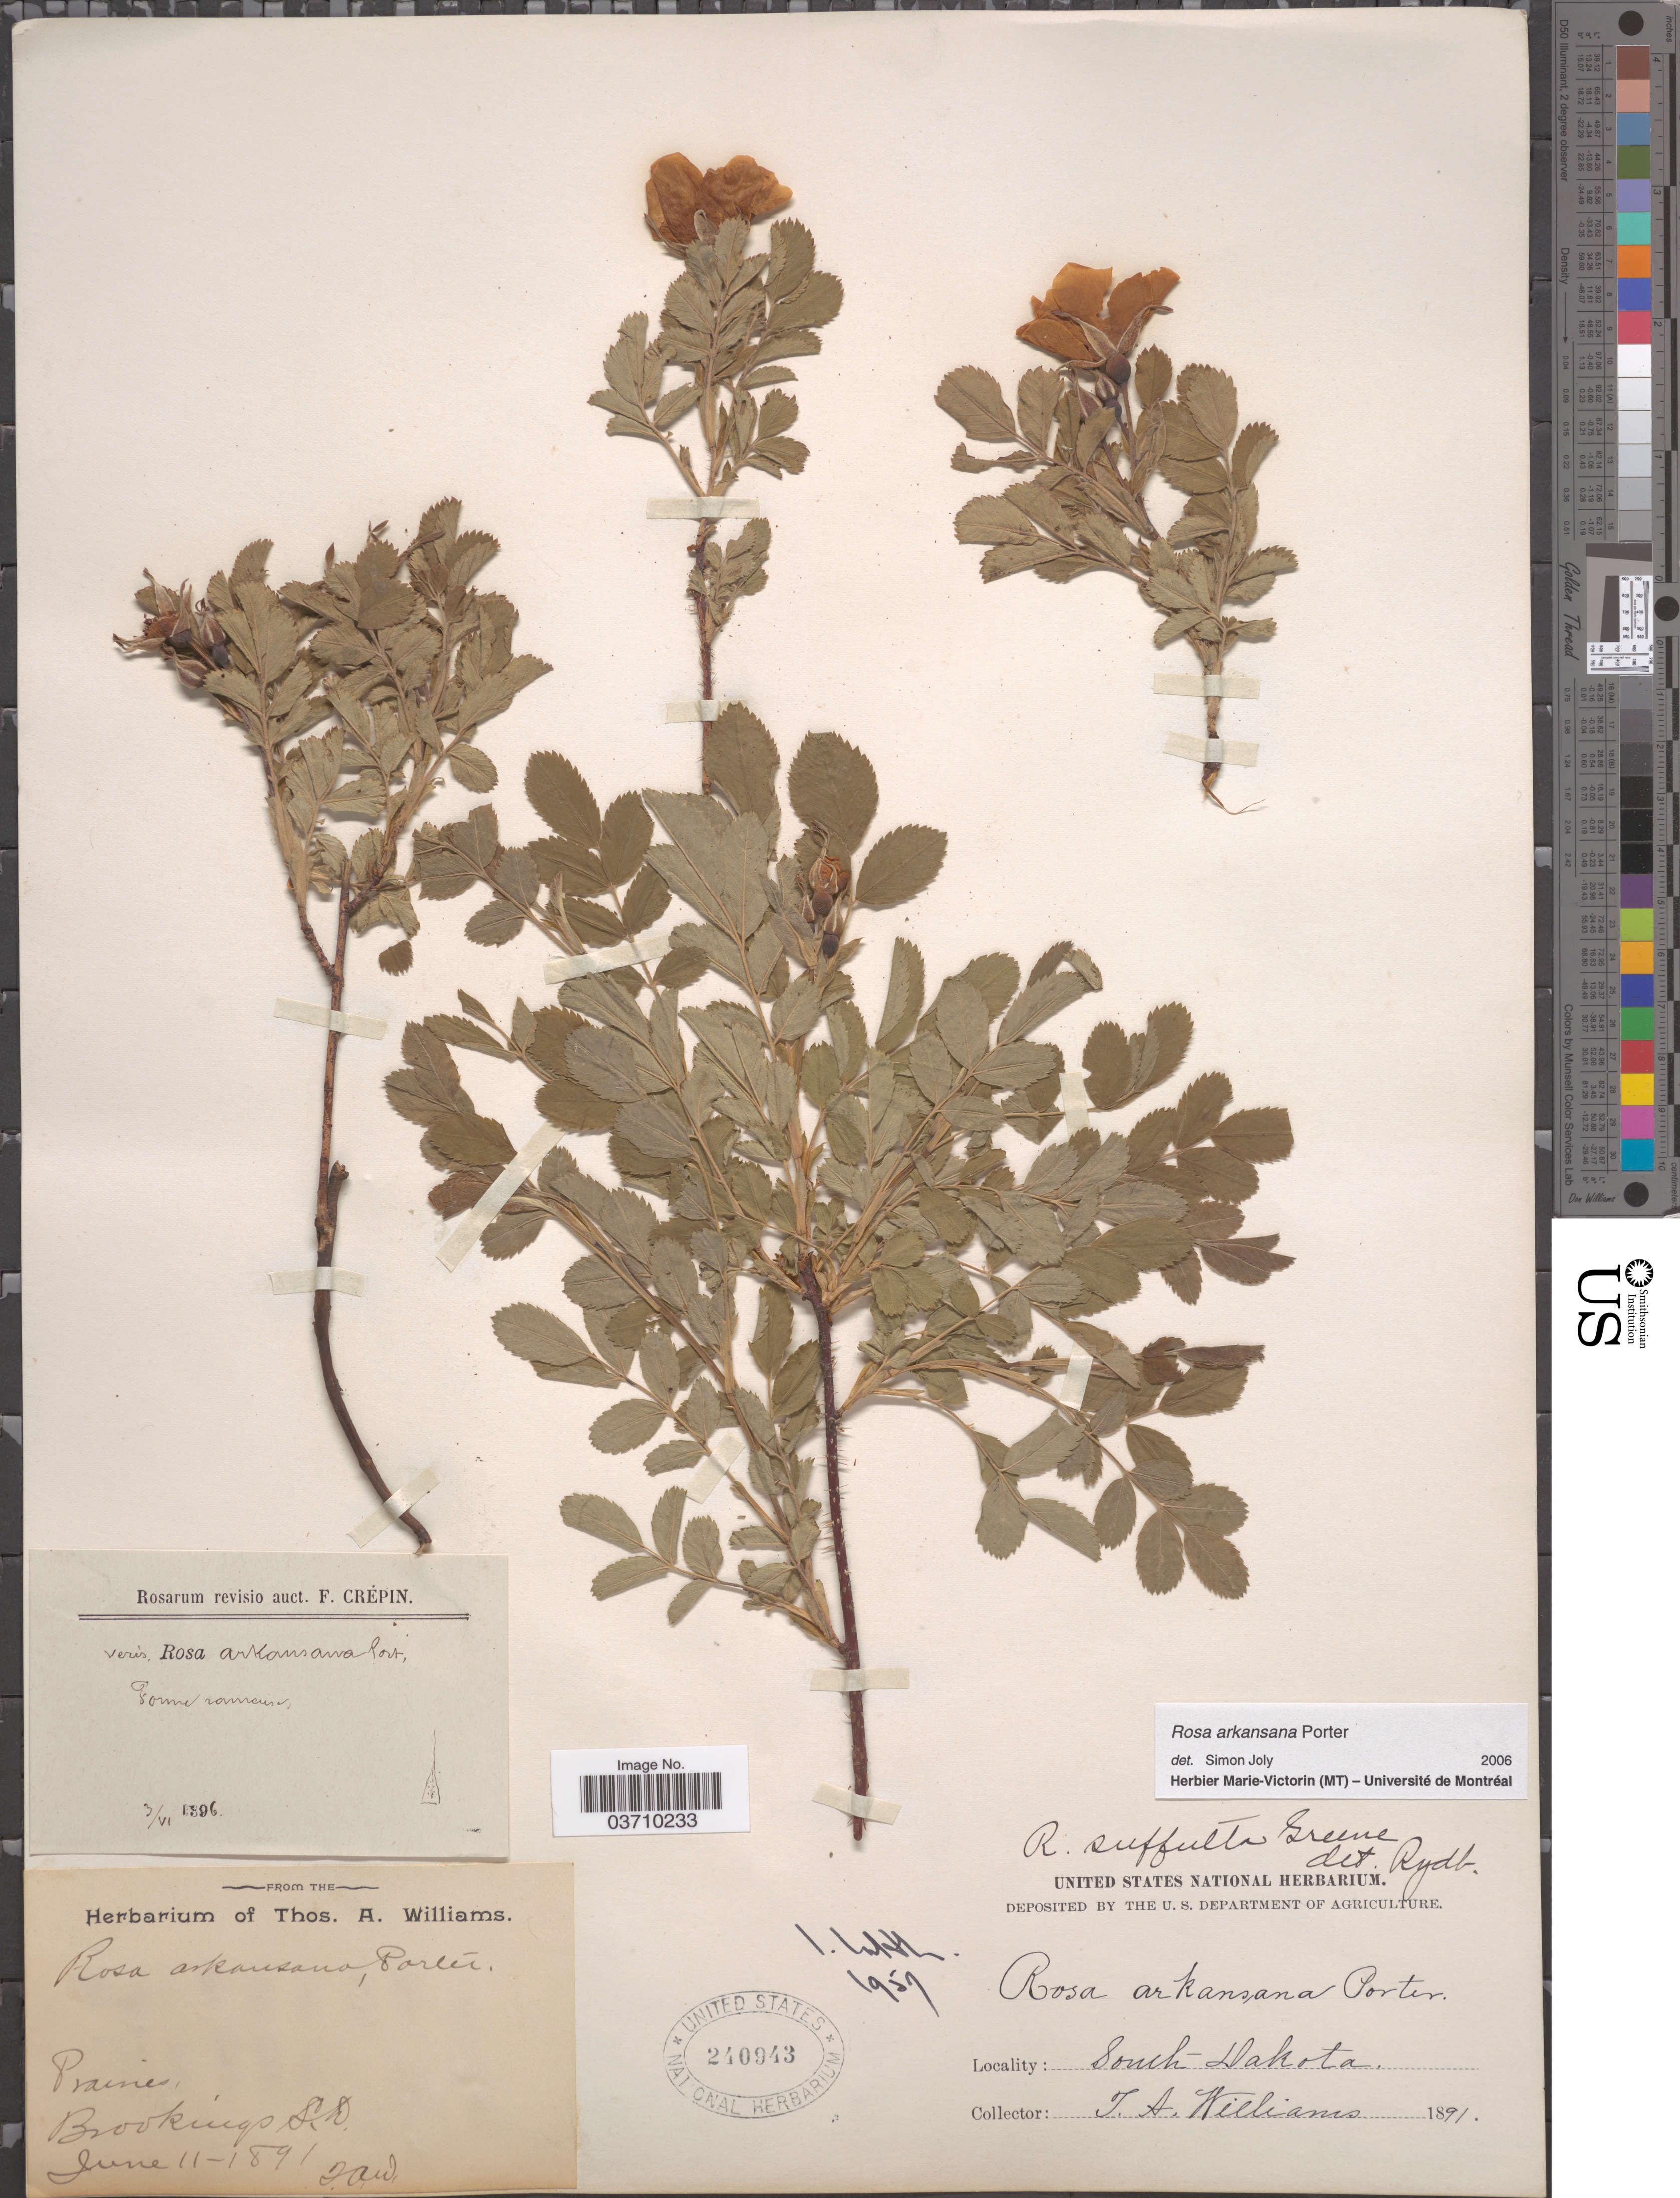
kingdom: Plantae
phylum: Tracheophyta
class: Magnoliopsida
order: Rosales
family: Rosaceae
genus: Rosa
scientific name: Rosa arkansana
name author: Porter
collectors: T. A. Williams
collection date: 1891-06-11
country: United States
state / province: South Dakota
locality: Brookings.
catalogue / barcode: US 240943